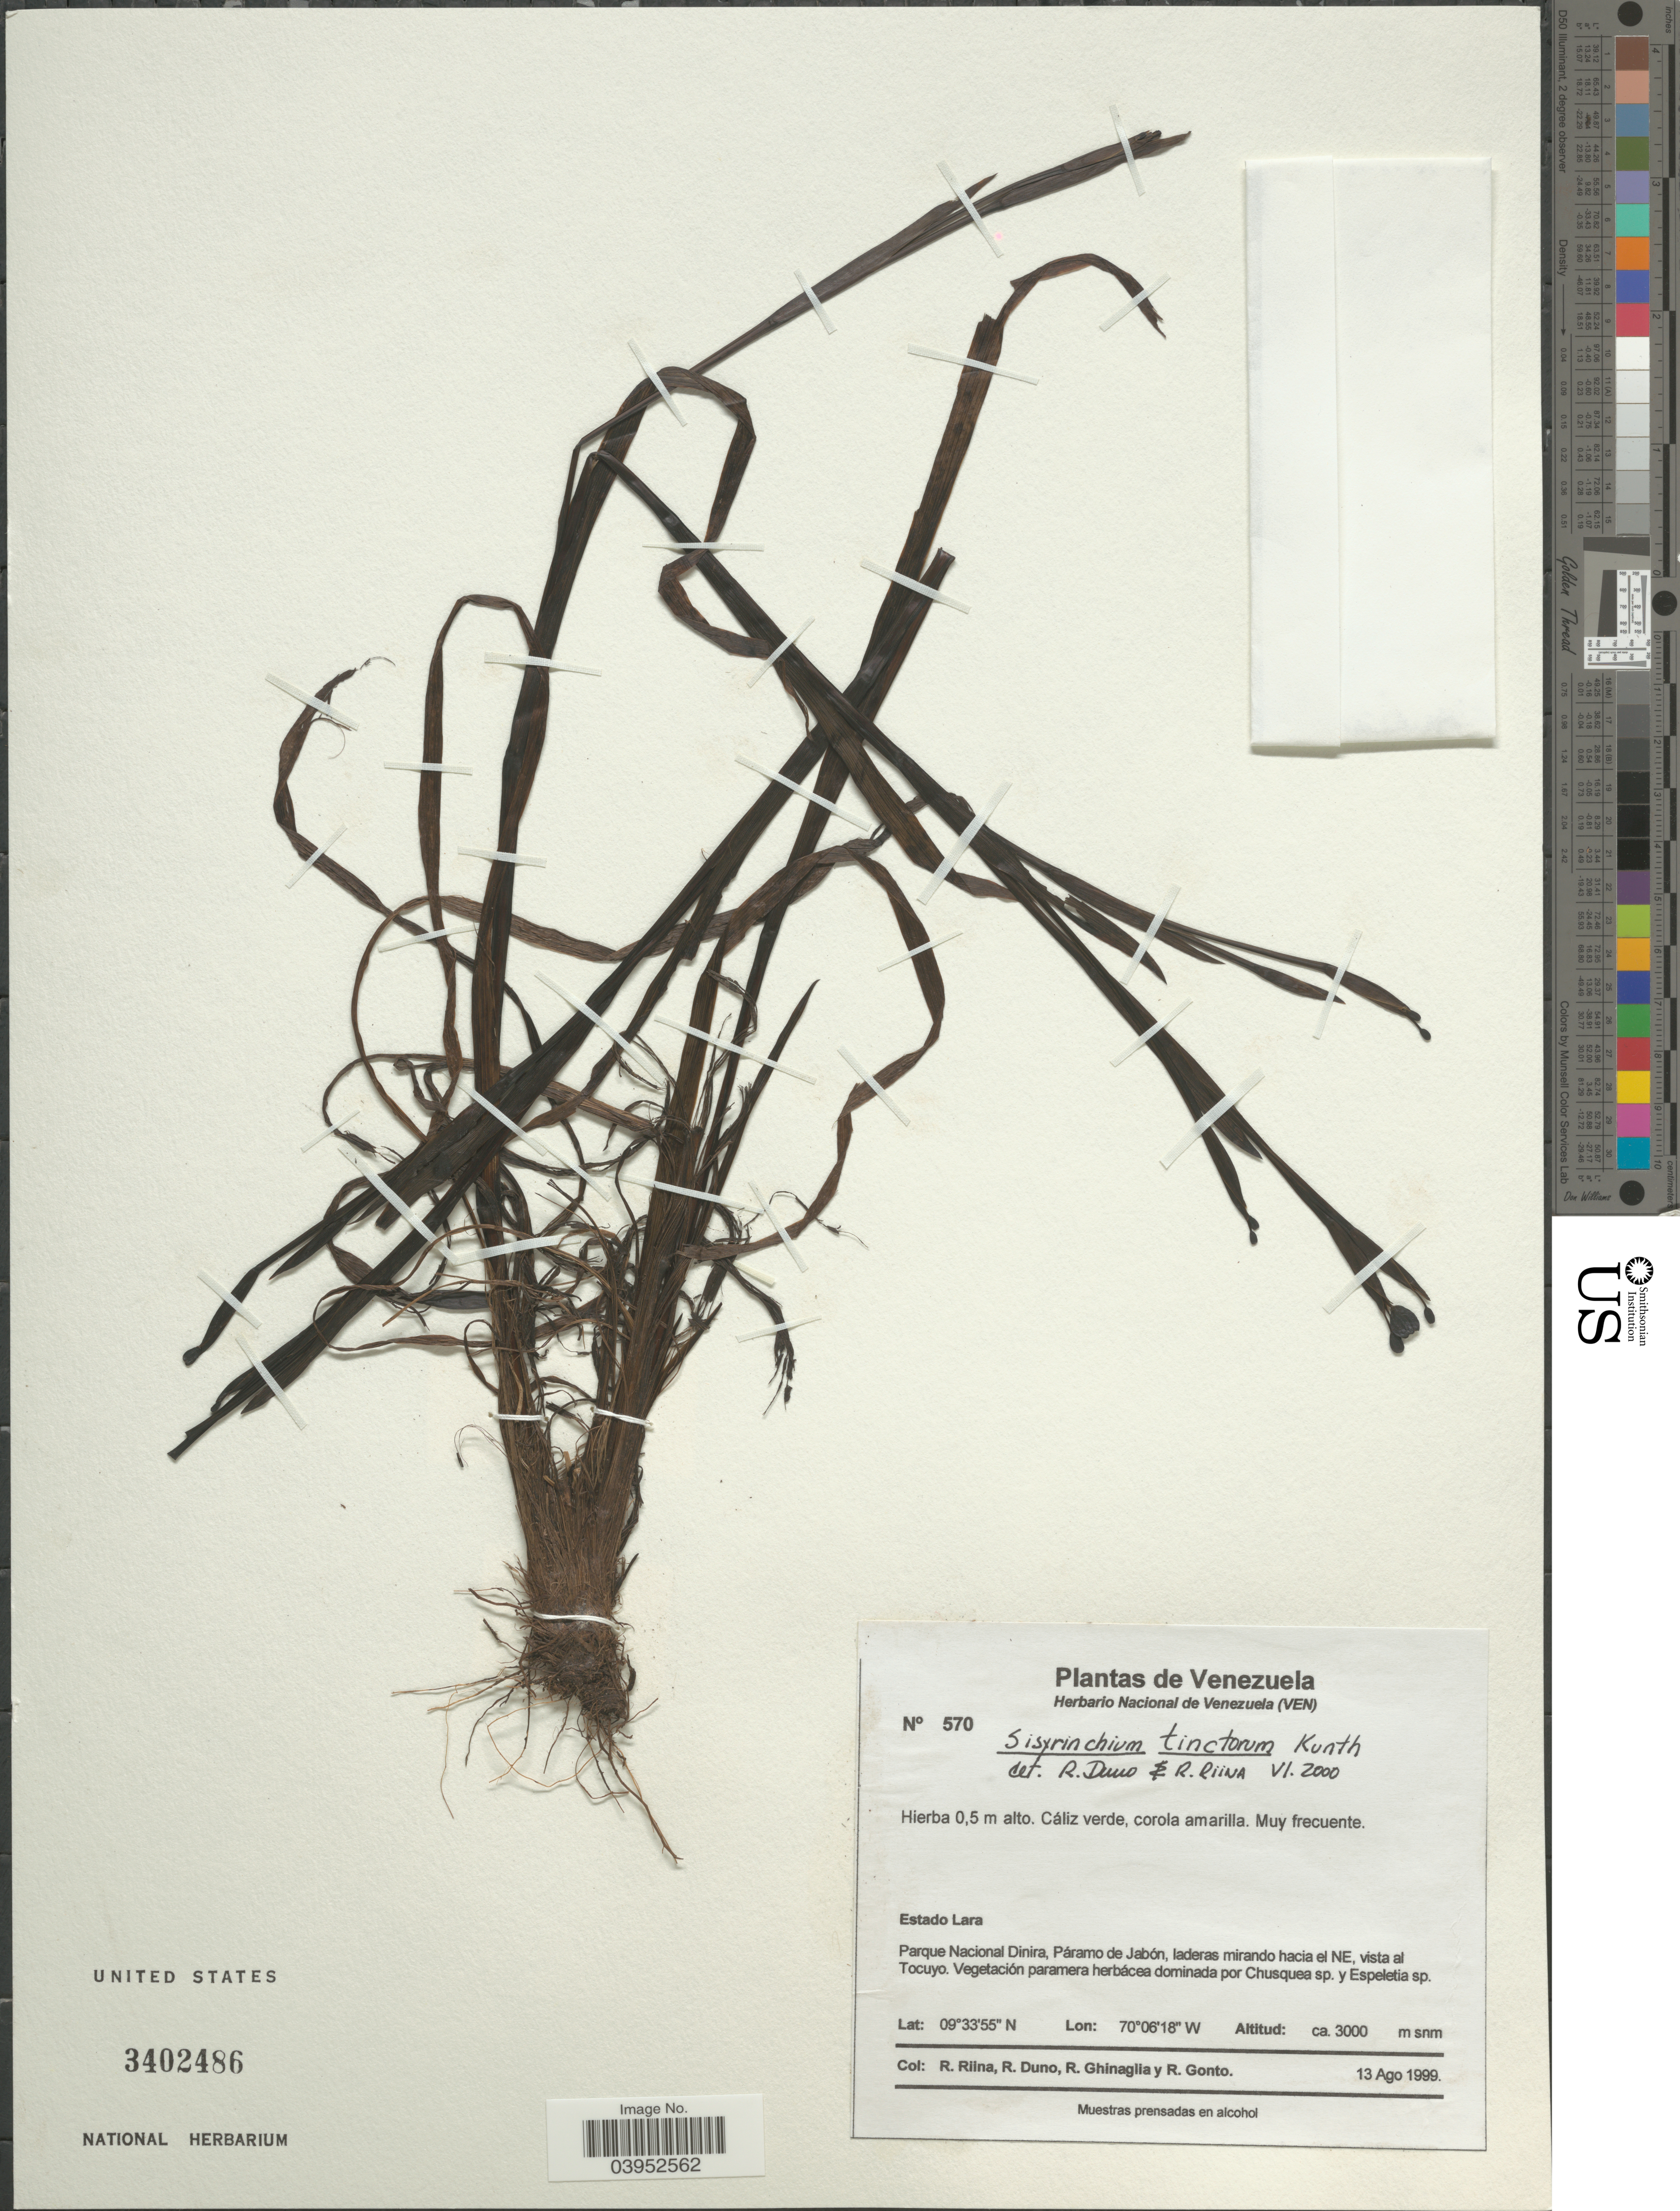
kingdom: Plantae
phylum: Tracheophyta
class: Liliopsida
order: Asparagales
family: Iridaceae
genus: Sisyrinchium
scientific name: Sisyrinchium tinctorium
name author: Kunth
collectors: R. Riina, R. Duno, R. Ghinaglia & R. Gonto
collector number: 570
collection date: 1999-08-13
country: Venezuela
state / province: Lara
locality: Parque Nacional Dinira, Páramo de Jabón, laderas mirando hacia el NE, vista al Tocuyo.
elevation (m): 3000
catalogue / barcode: US 3402486